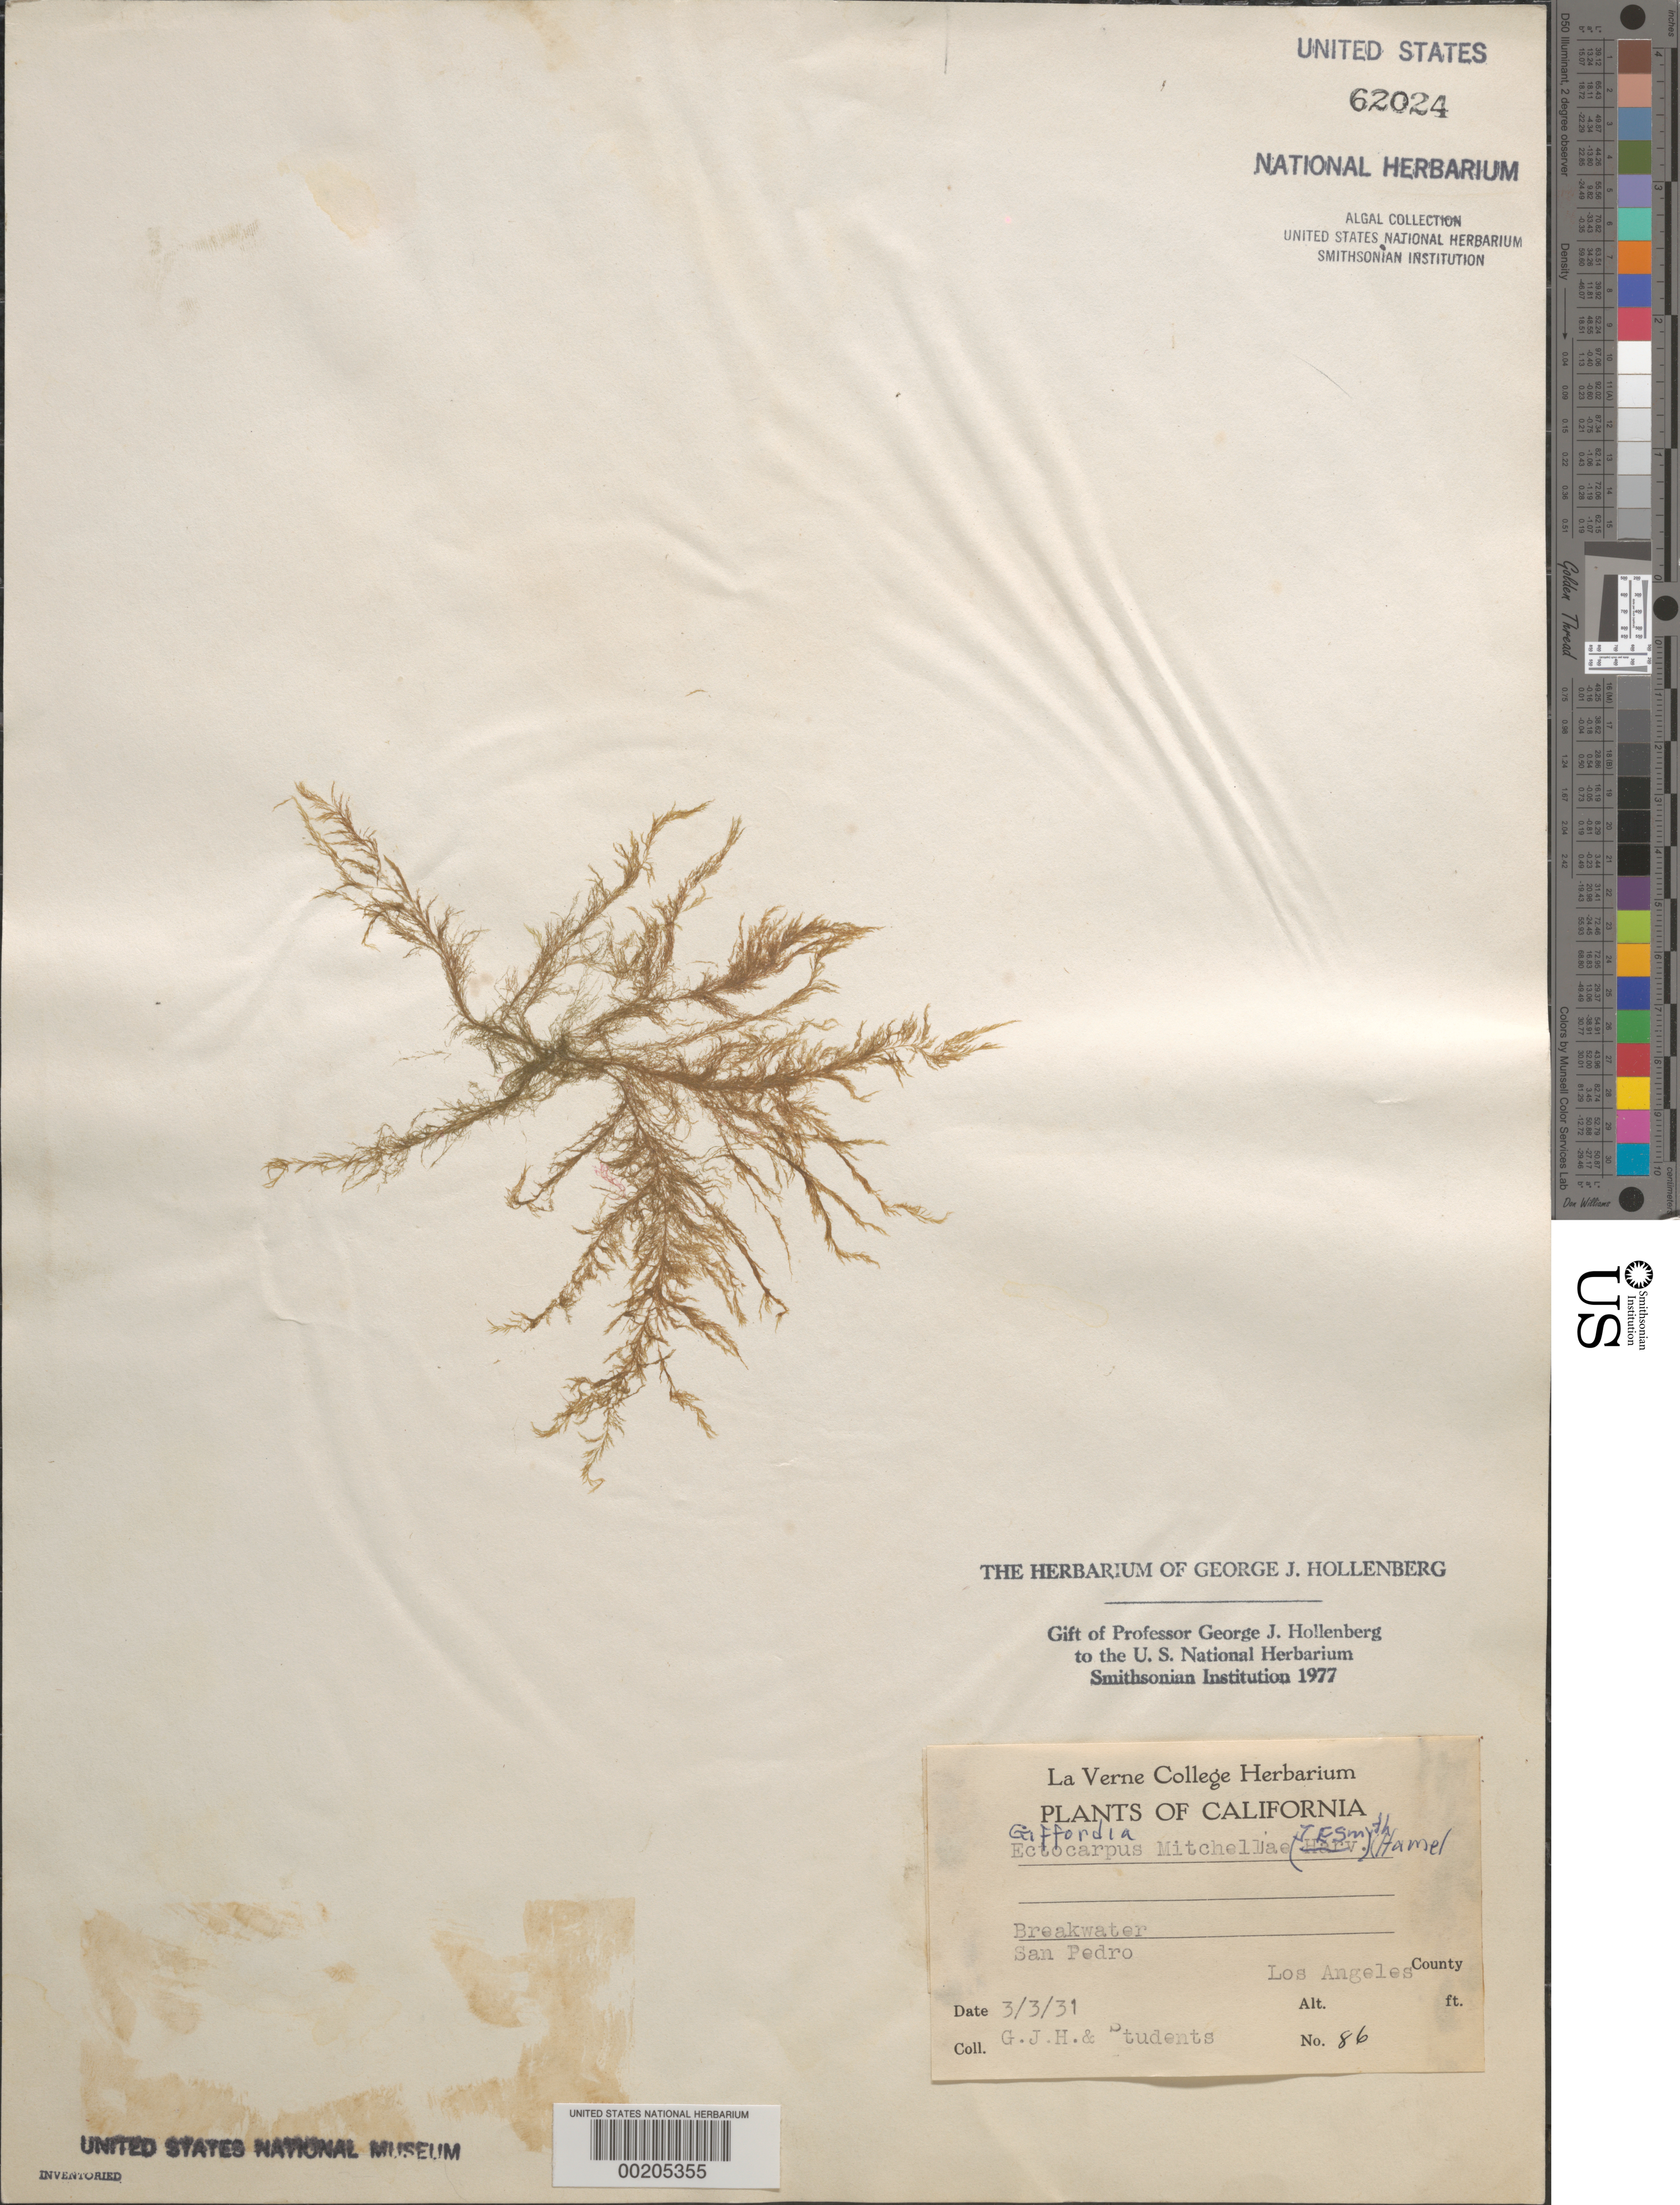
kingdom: Chromista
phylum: Ochrophyta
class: Phaeophyceae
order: Ectocarpales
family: Acinetosporaceae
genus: Feldmannia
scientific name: Feldmannia mitchelliae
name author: (Harv.) H.-S. Kim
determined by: Algae name updating Project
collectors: G. Hollenberg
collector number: GJH 86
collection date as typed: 03 Mar 1931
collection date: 1931-03-03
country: United States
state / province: California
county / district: Los Angeles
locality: San Pedro breakwater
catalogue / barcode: US 62024